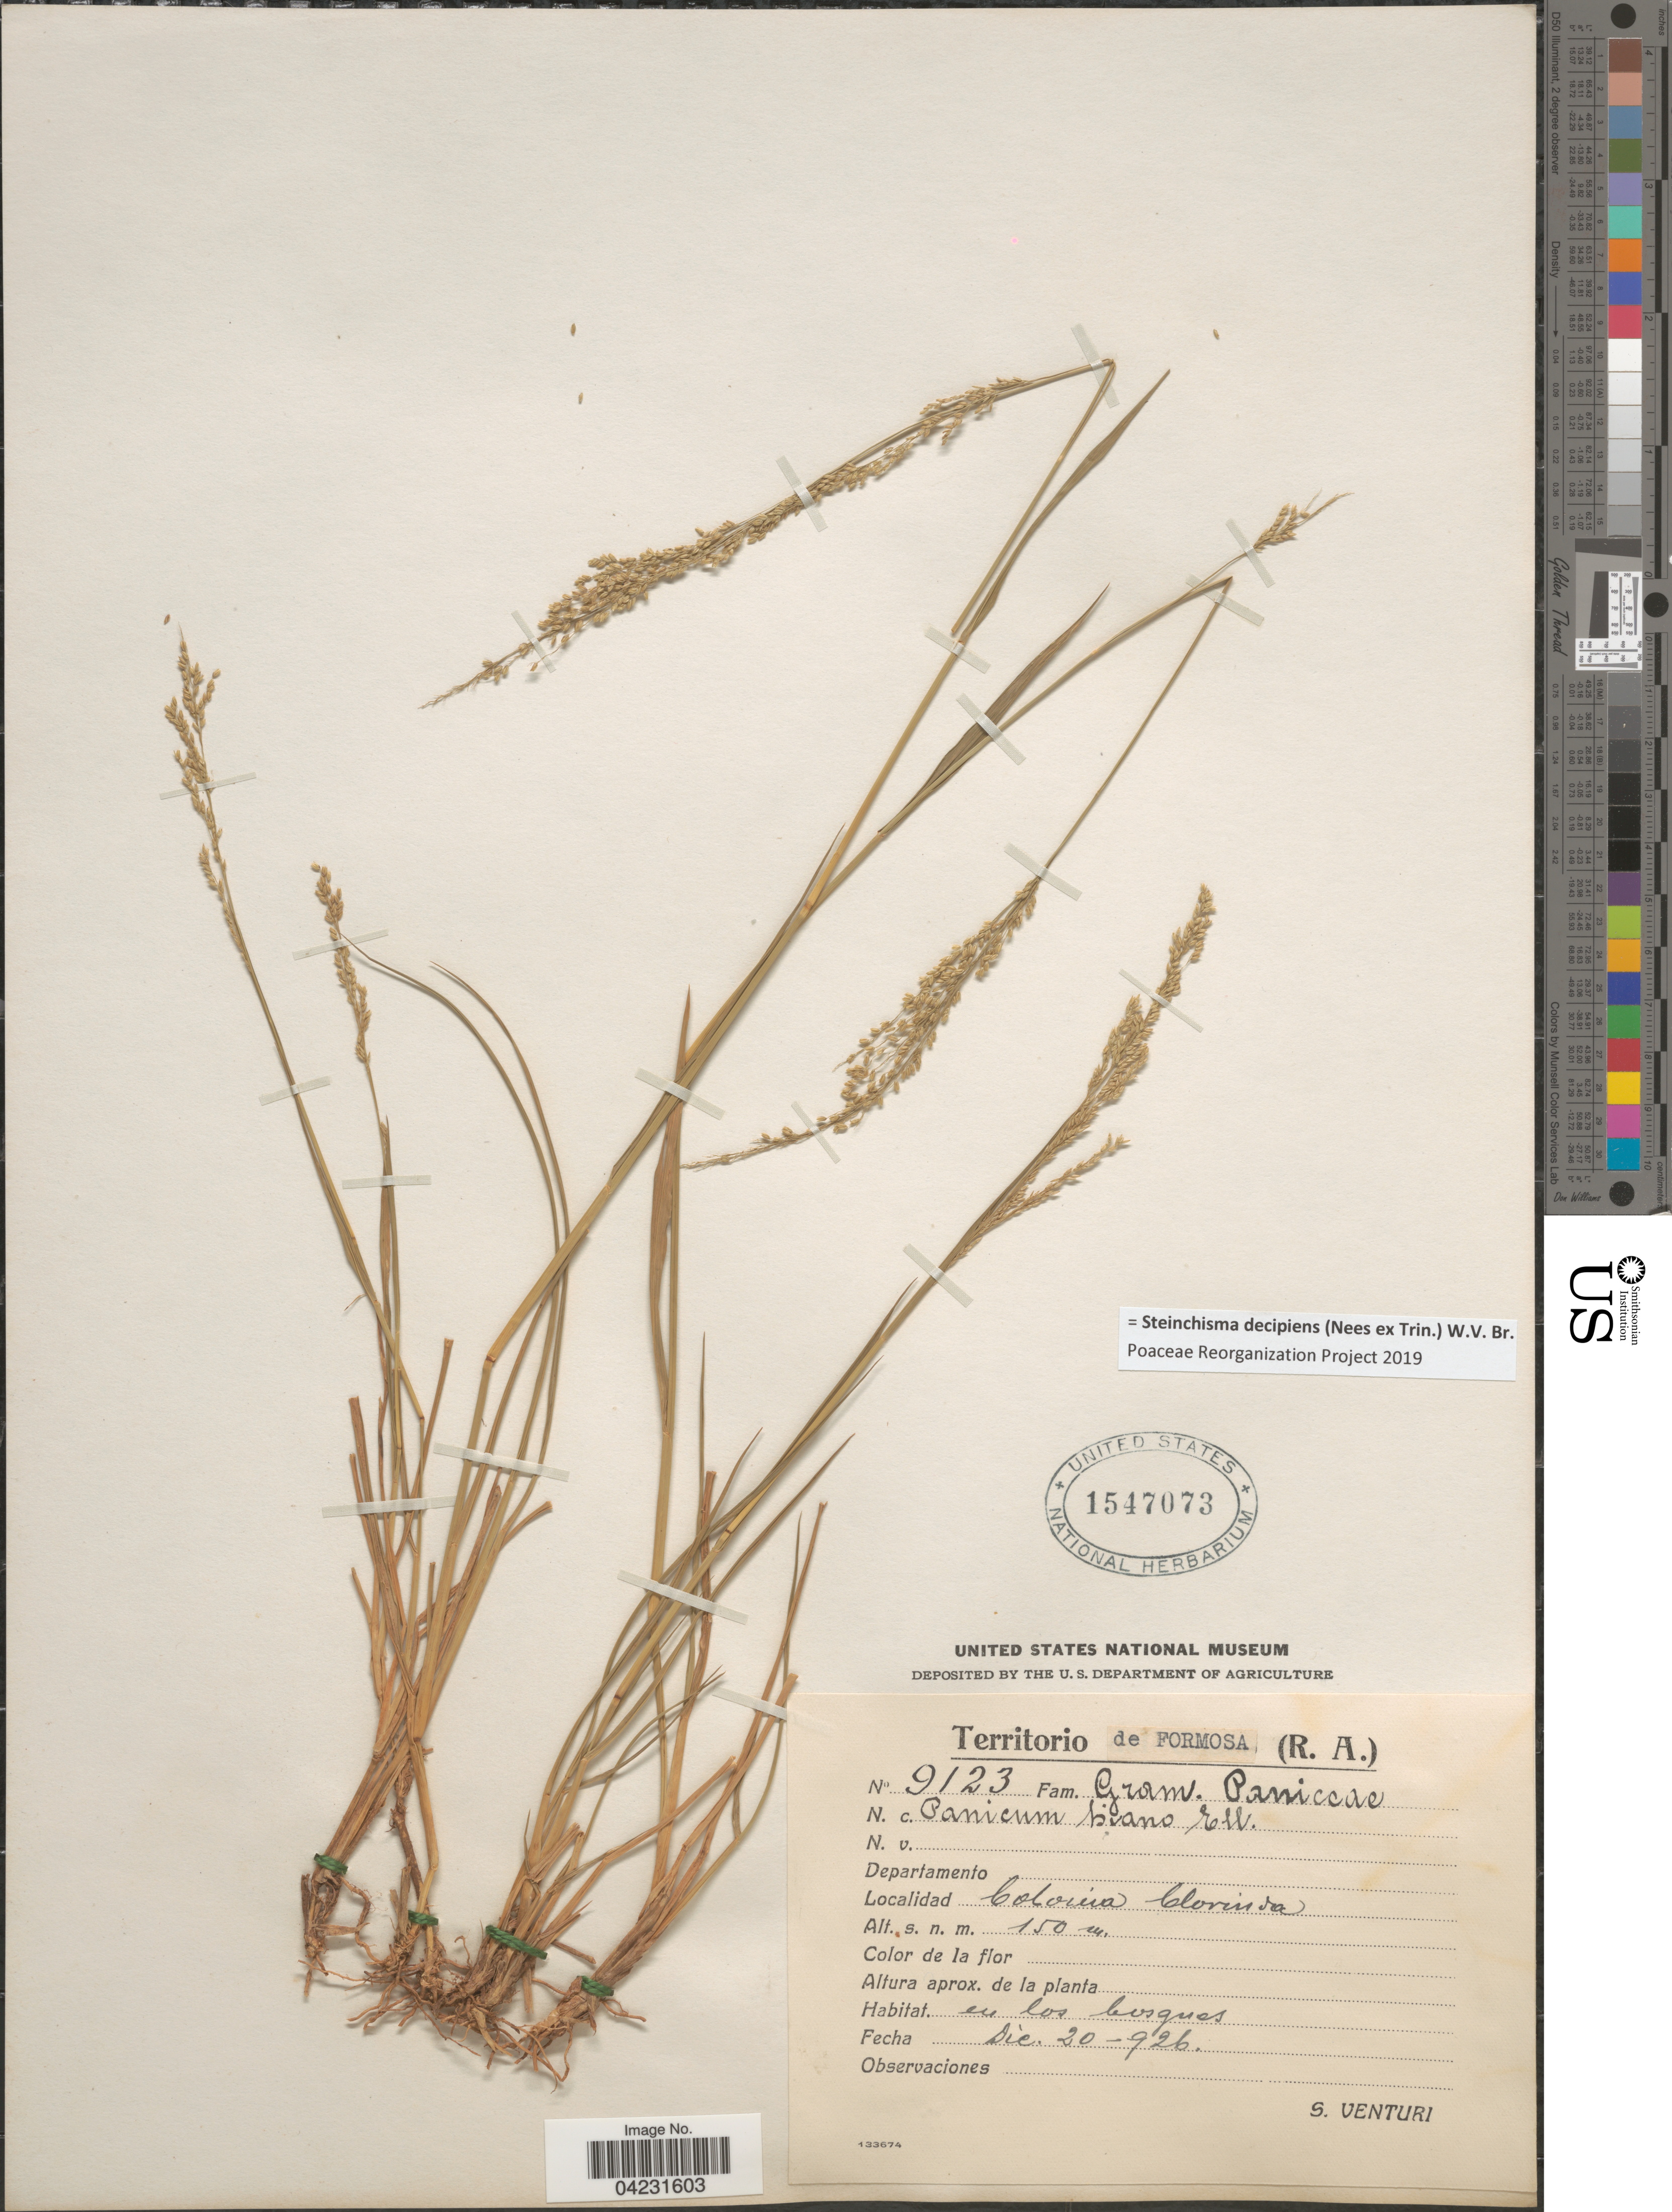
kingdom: Plantae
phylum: Tracheophyta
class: Liliopsida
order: Poales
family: Poaceae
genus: Steinchisma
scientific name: Steinchisma decipiens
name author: (Nees ex Trin.) W.V. Br.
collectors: S. Venturi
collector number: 9123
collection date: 1926-12-20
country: Argentina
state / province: Formosa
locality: Colonia Clorinda.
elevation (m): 150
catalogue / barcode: US 1547073